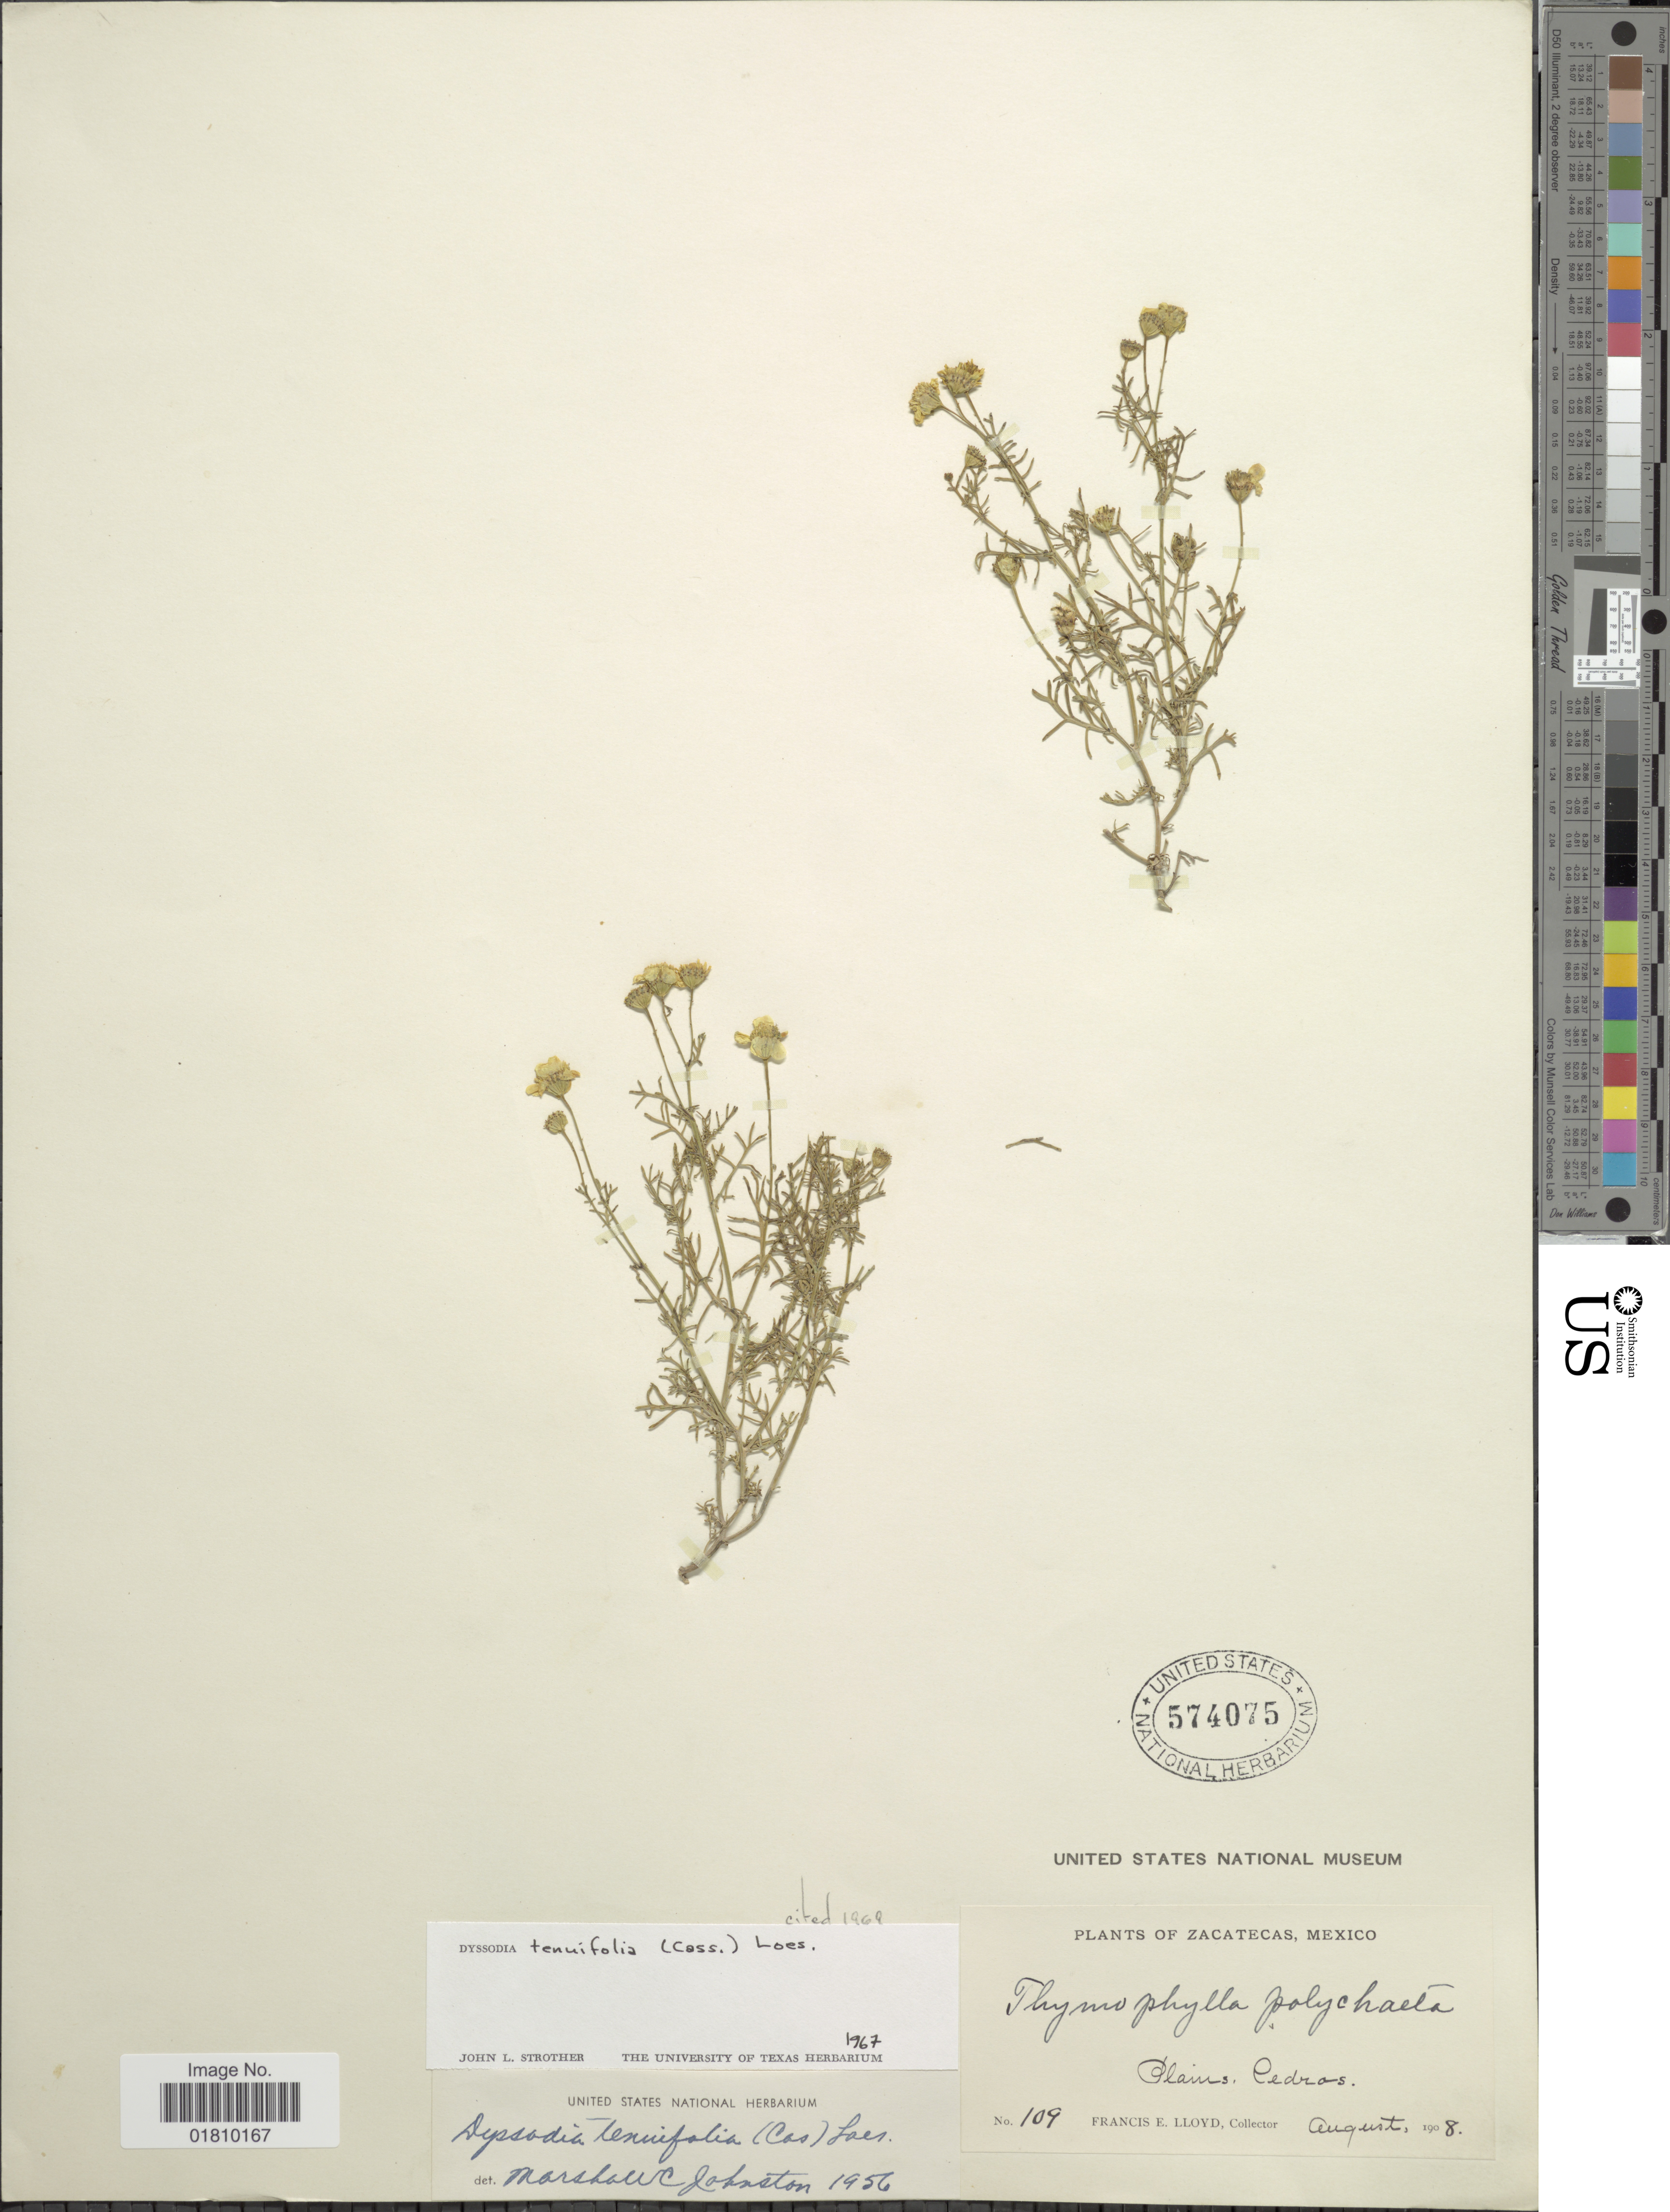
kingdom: Plantae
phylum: Tracheophyta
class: Magnoliopsida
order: Asterales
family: Asteraceae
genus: Thymophylla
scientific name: Thymophylla tenuifolia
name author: (Cass.) Rydb.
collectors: Lloyd, C. E.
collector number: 109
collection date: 1908-08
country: Mexico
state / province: Zacatecas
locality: Plains, Cedras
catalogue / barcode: US 574075